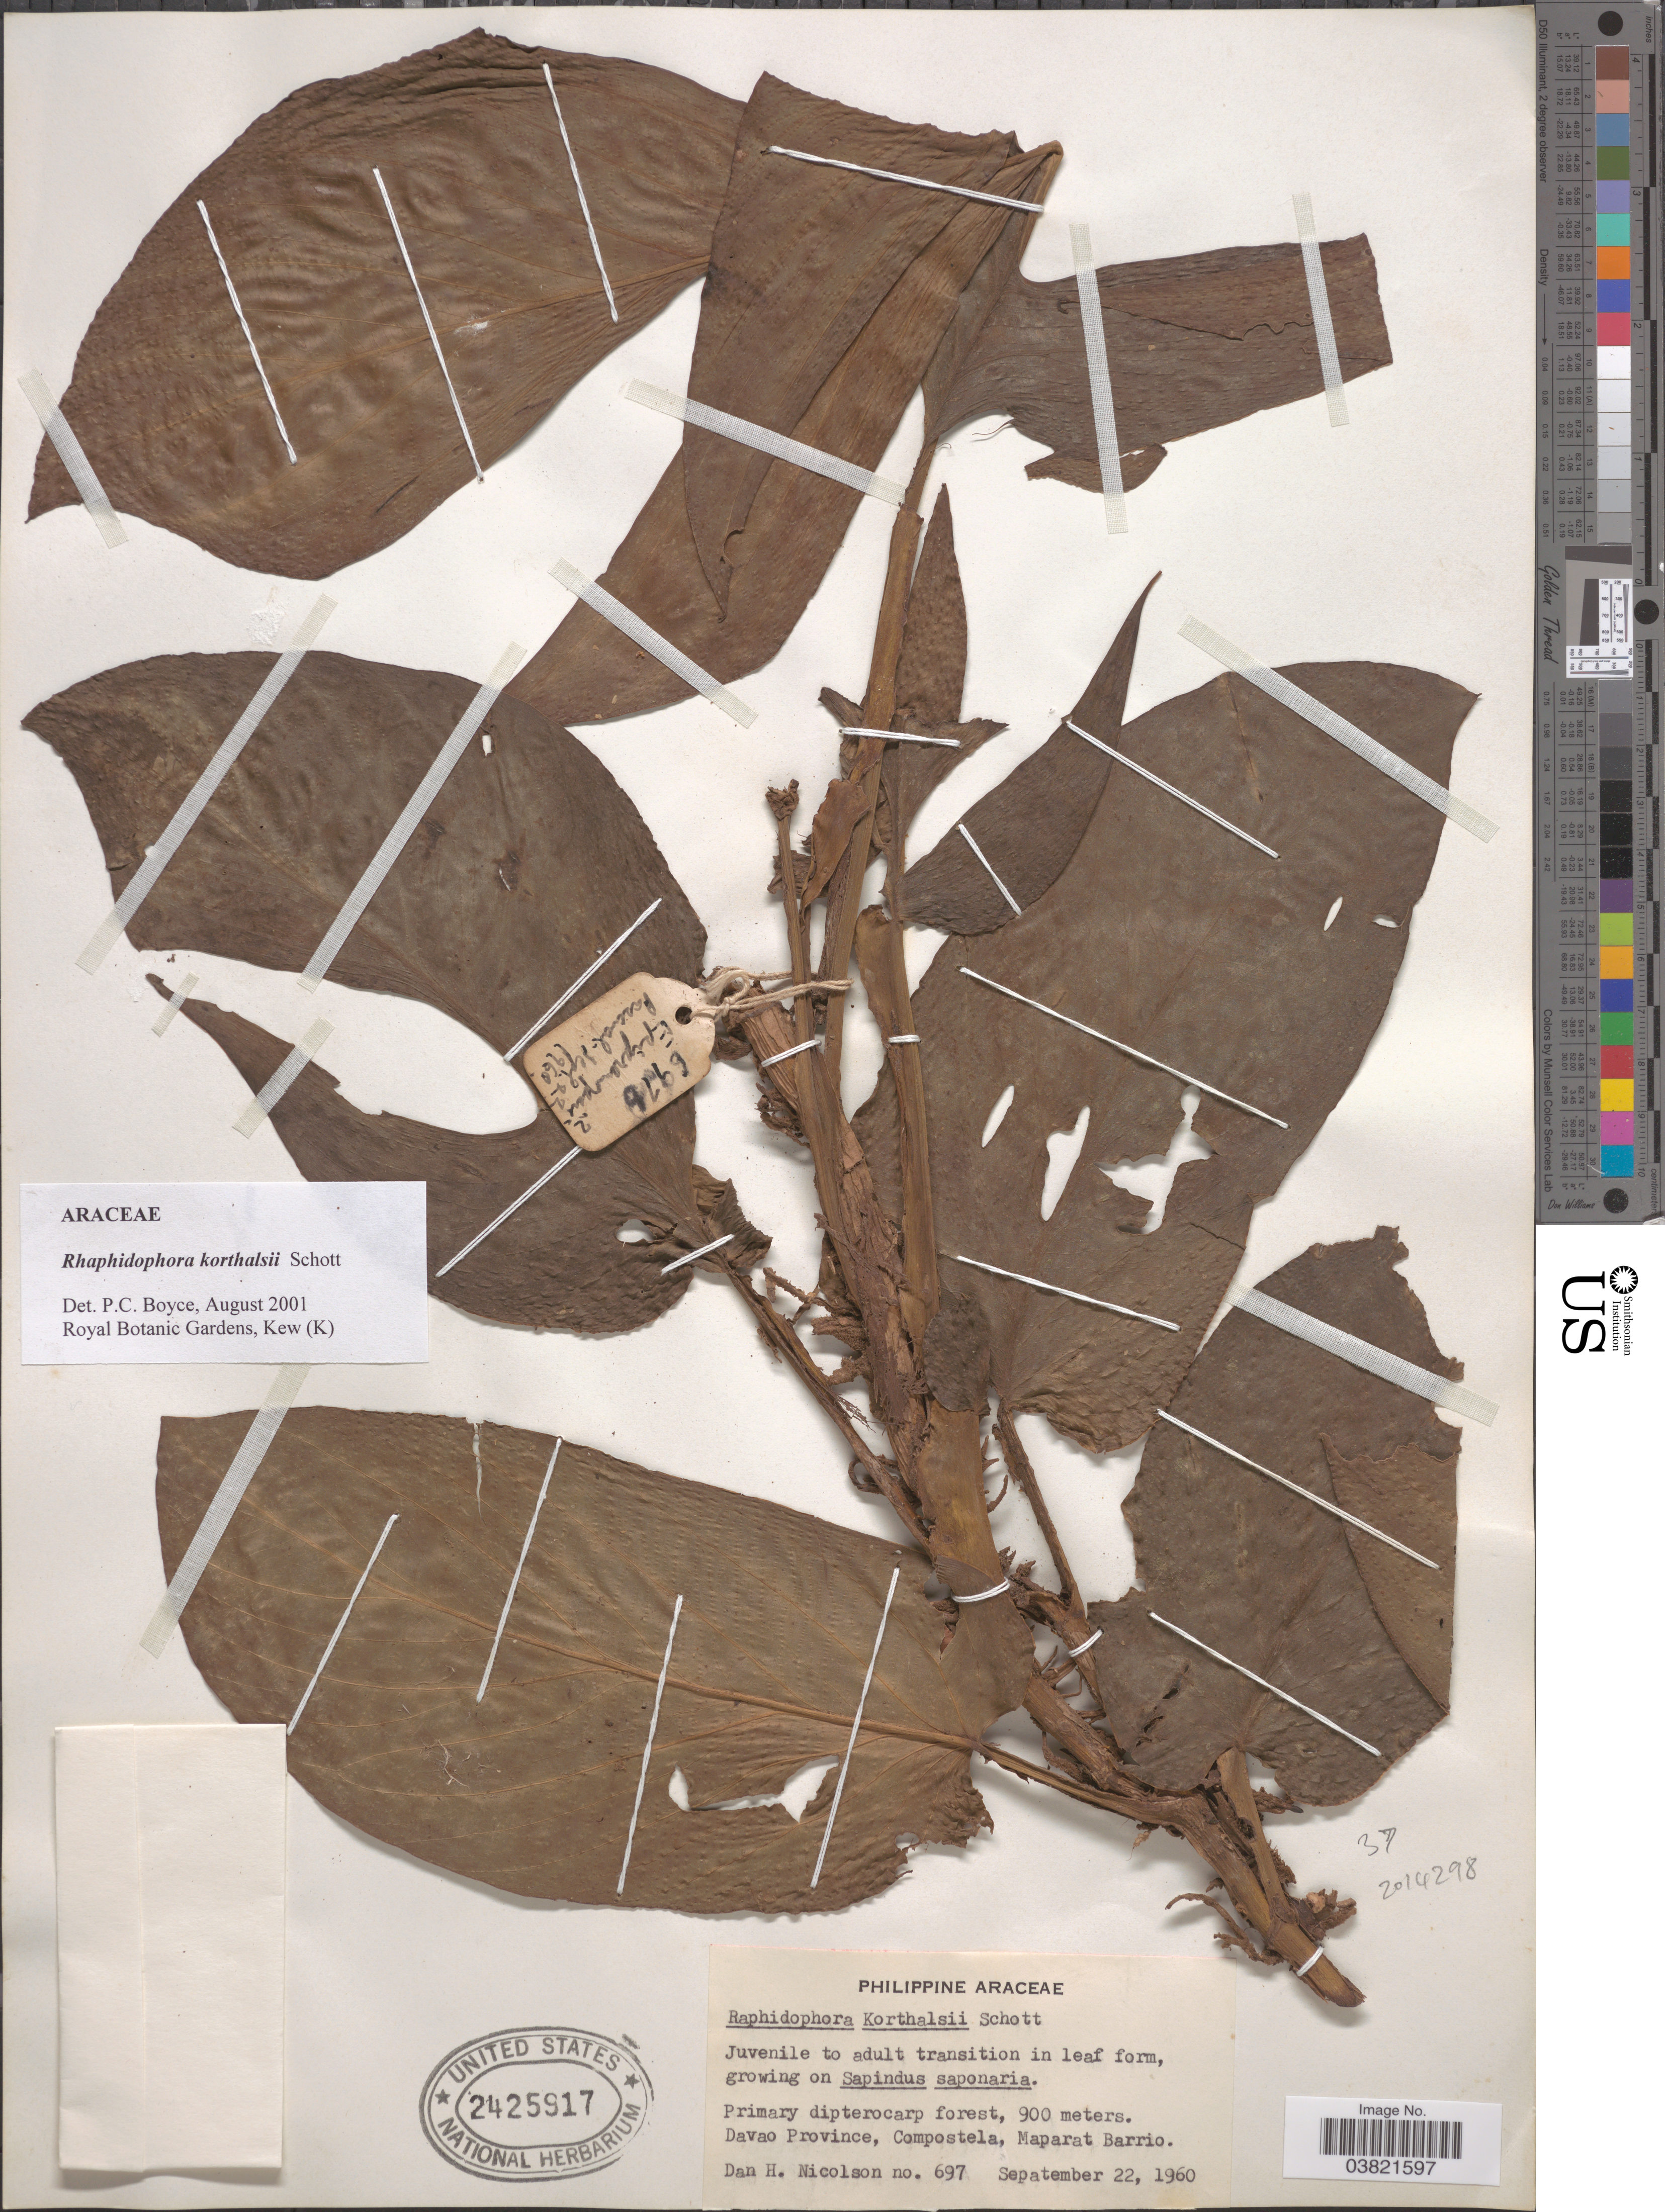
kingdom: Plantae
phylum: Tracheophyta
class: Liliopsida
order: Alismatales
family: Araceae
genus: Rhaphidophora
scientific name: Rhaphidophora korthalsii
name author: Schott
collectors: D. H. Nicolson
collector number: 697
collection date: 1960-09-22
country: Philippines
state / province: Davao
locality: Compostela, Maparat Barrio.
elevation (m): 900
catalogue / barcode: US 2425917